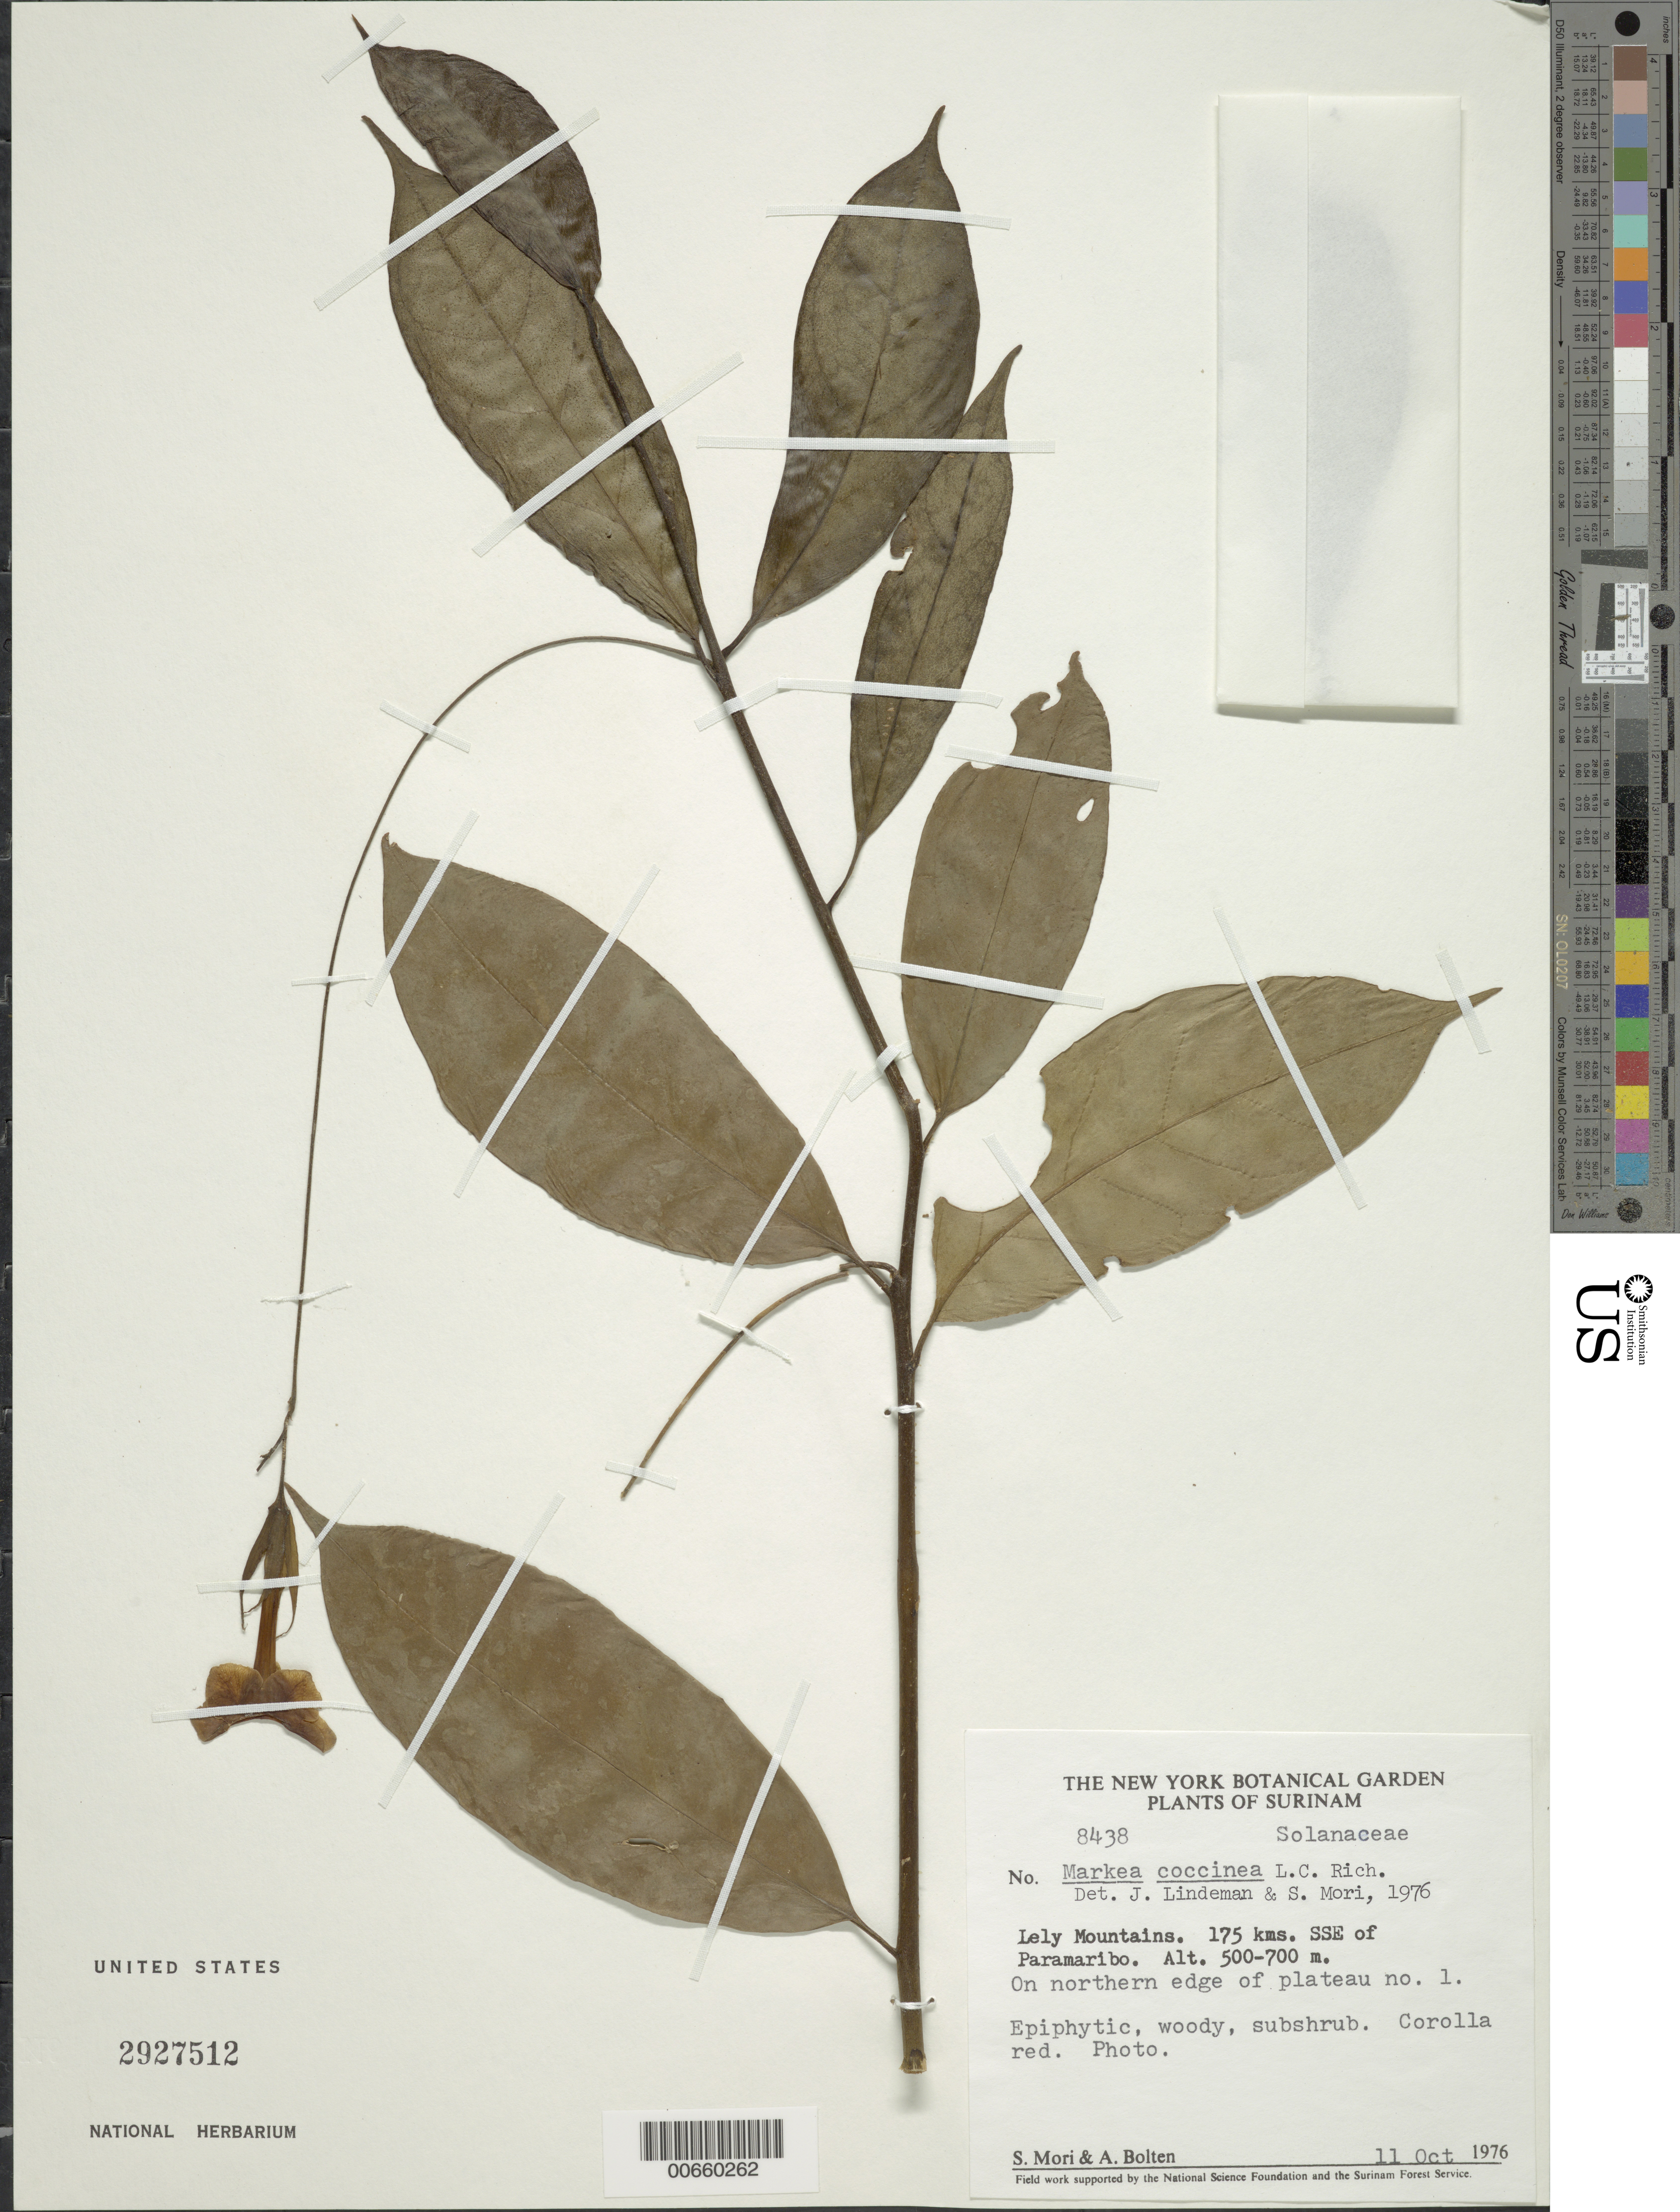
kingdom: Plantae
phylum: Tracheophyta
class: Magnoliopsida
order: Solanales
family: Solanaceae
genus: Markea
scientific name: Markea coccinea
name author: Rich.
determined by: Lindeman, J. C.; Mori, Scott A.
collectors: S. Mori & A. Bolten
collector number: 8438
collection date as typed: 11-Oct-76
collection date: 1976-10-11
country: Suriname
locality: Lely Mts., 175 km SSE of Paramaribo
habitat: N edge of plateau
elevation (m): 500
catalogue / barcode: US 2927512